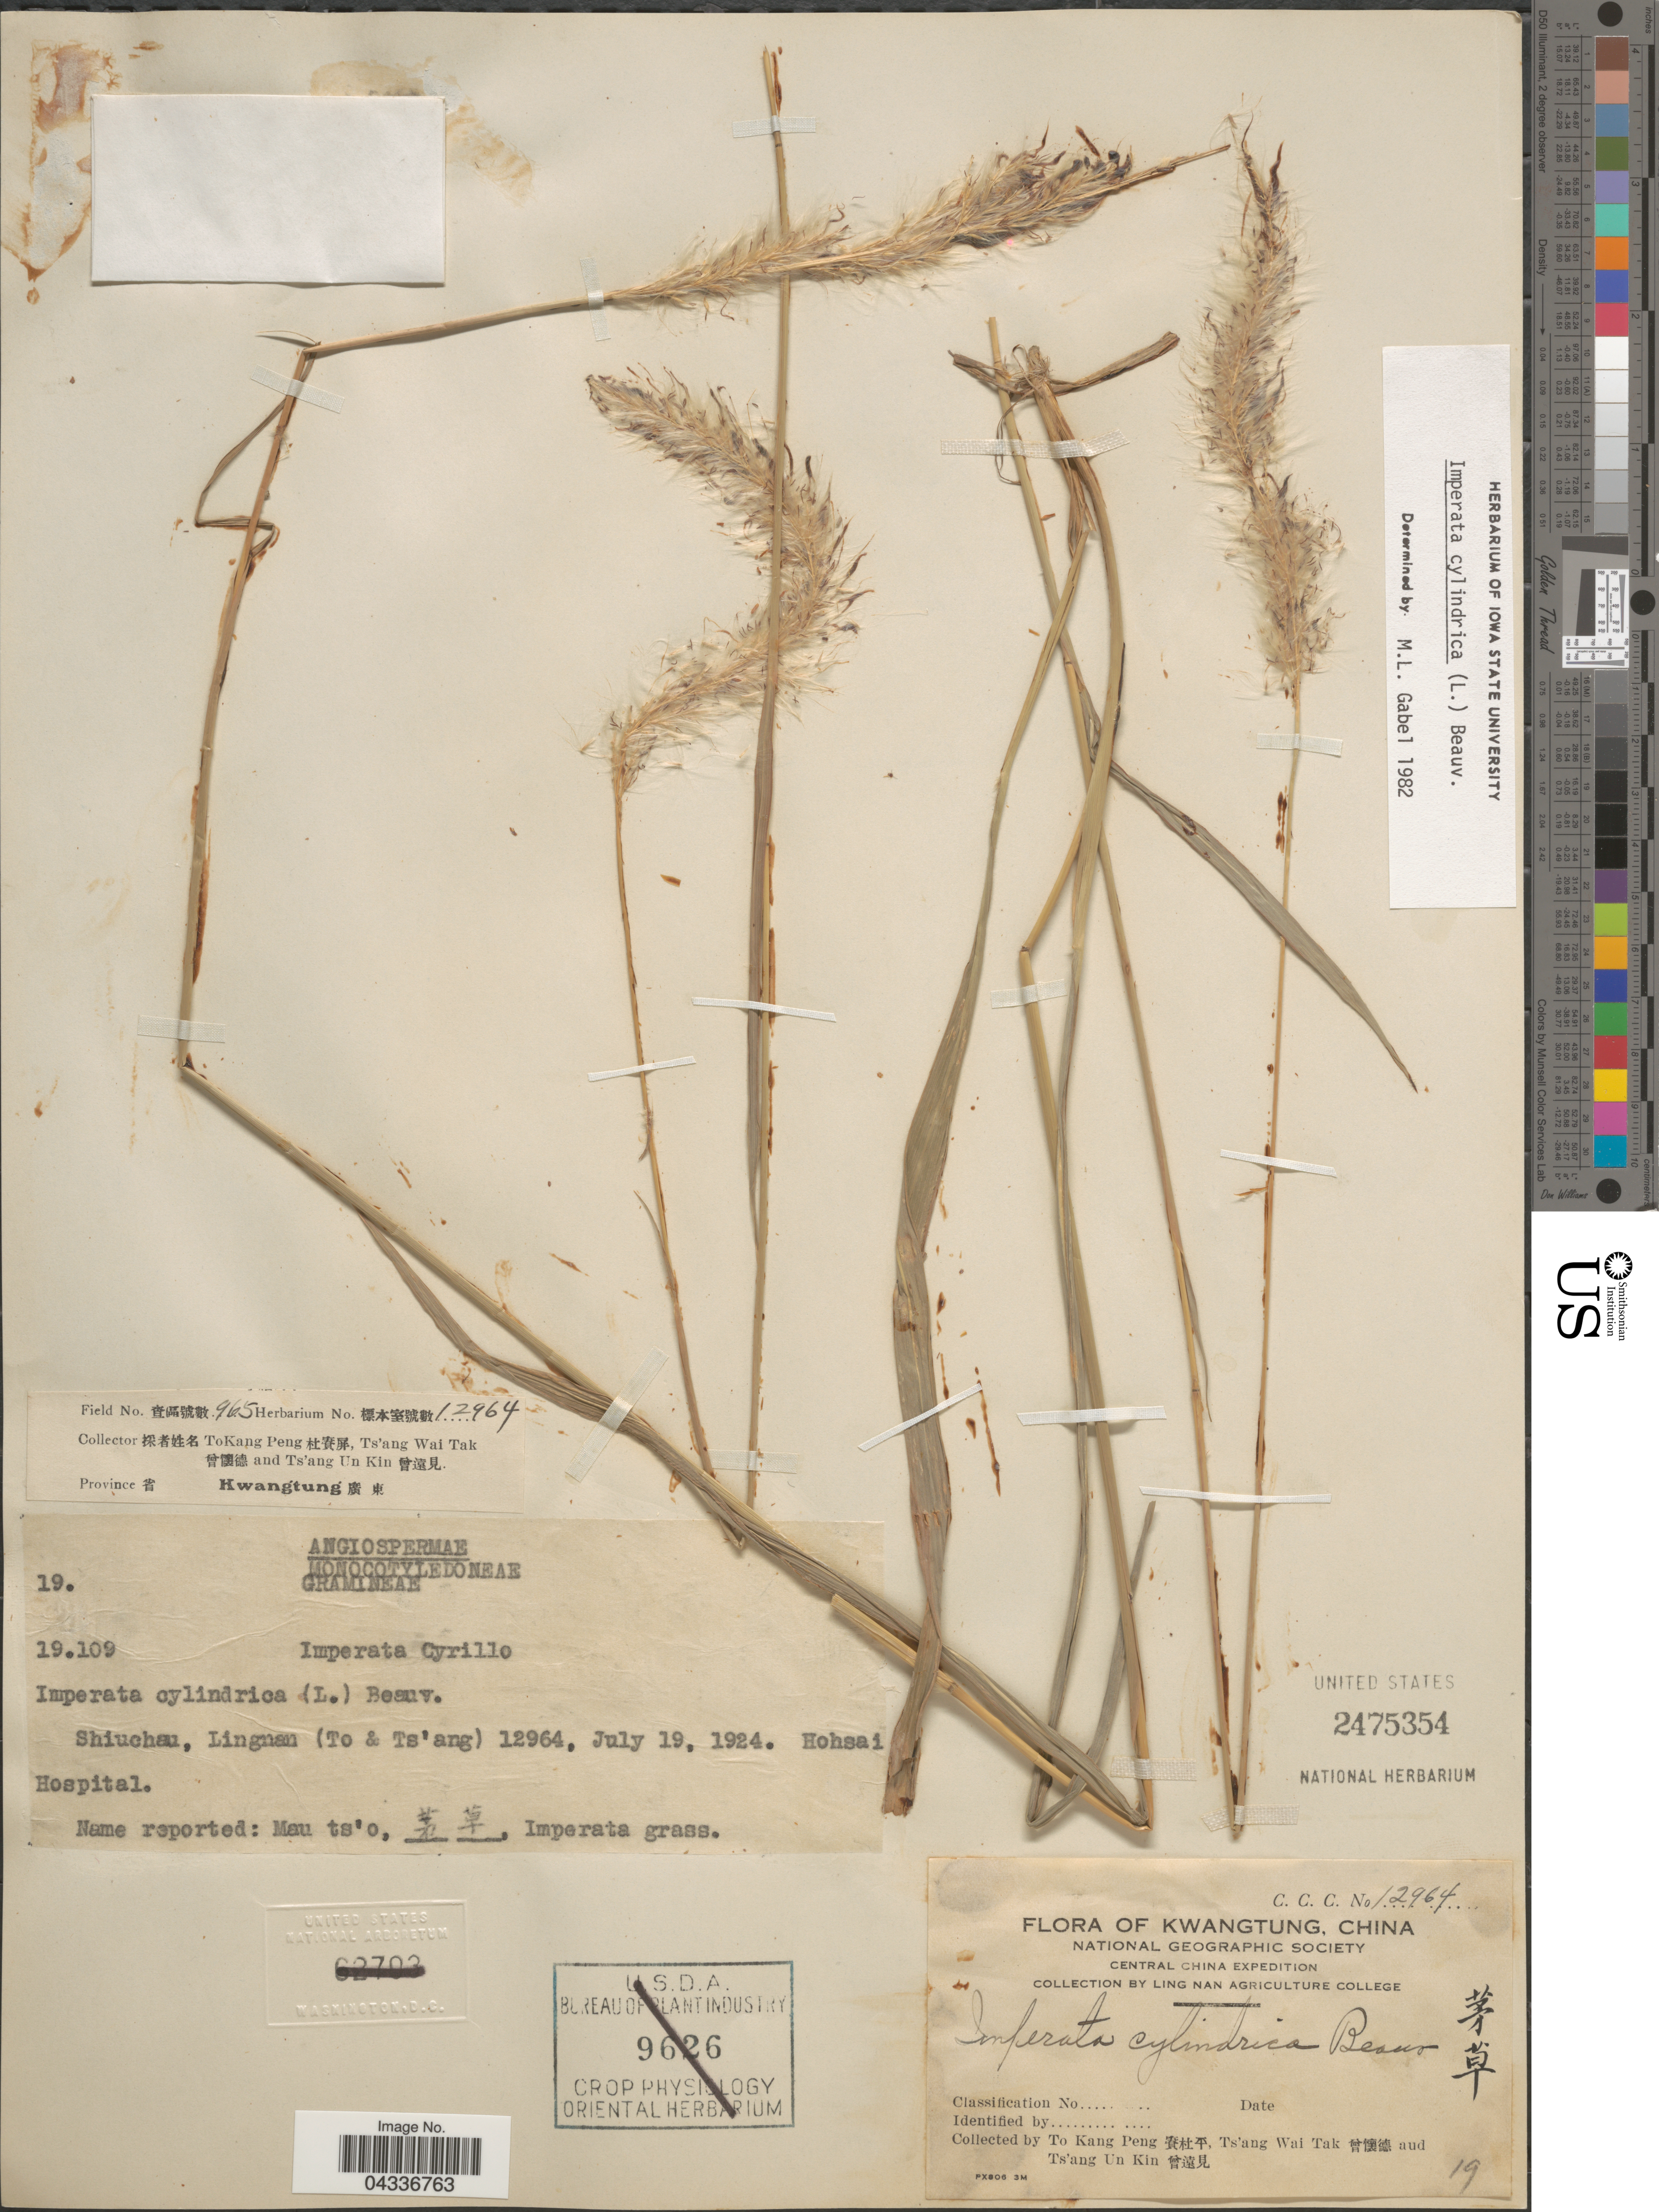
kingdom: Plantae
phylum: Tracheophyta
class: Liliopsida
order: Poales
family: Poaceae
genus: Imperata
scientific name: Imperata cylindrica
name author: (L.) P. Beauv.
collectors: T. K. Peng, W. T. Tsang & Ts' Ang Un Kin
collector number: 12964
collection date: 1924-07-19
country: China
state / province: Guangdong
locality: Shiuchau, Lingnan. Hohsai Hospital. Kwangtung. National Geographic Society Central China Expedition.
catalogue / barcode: US 2475354